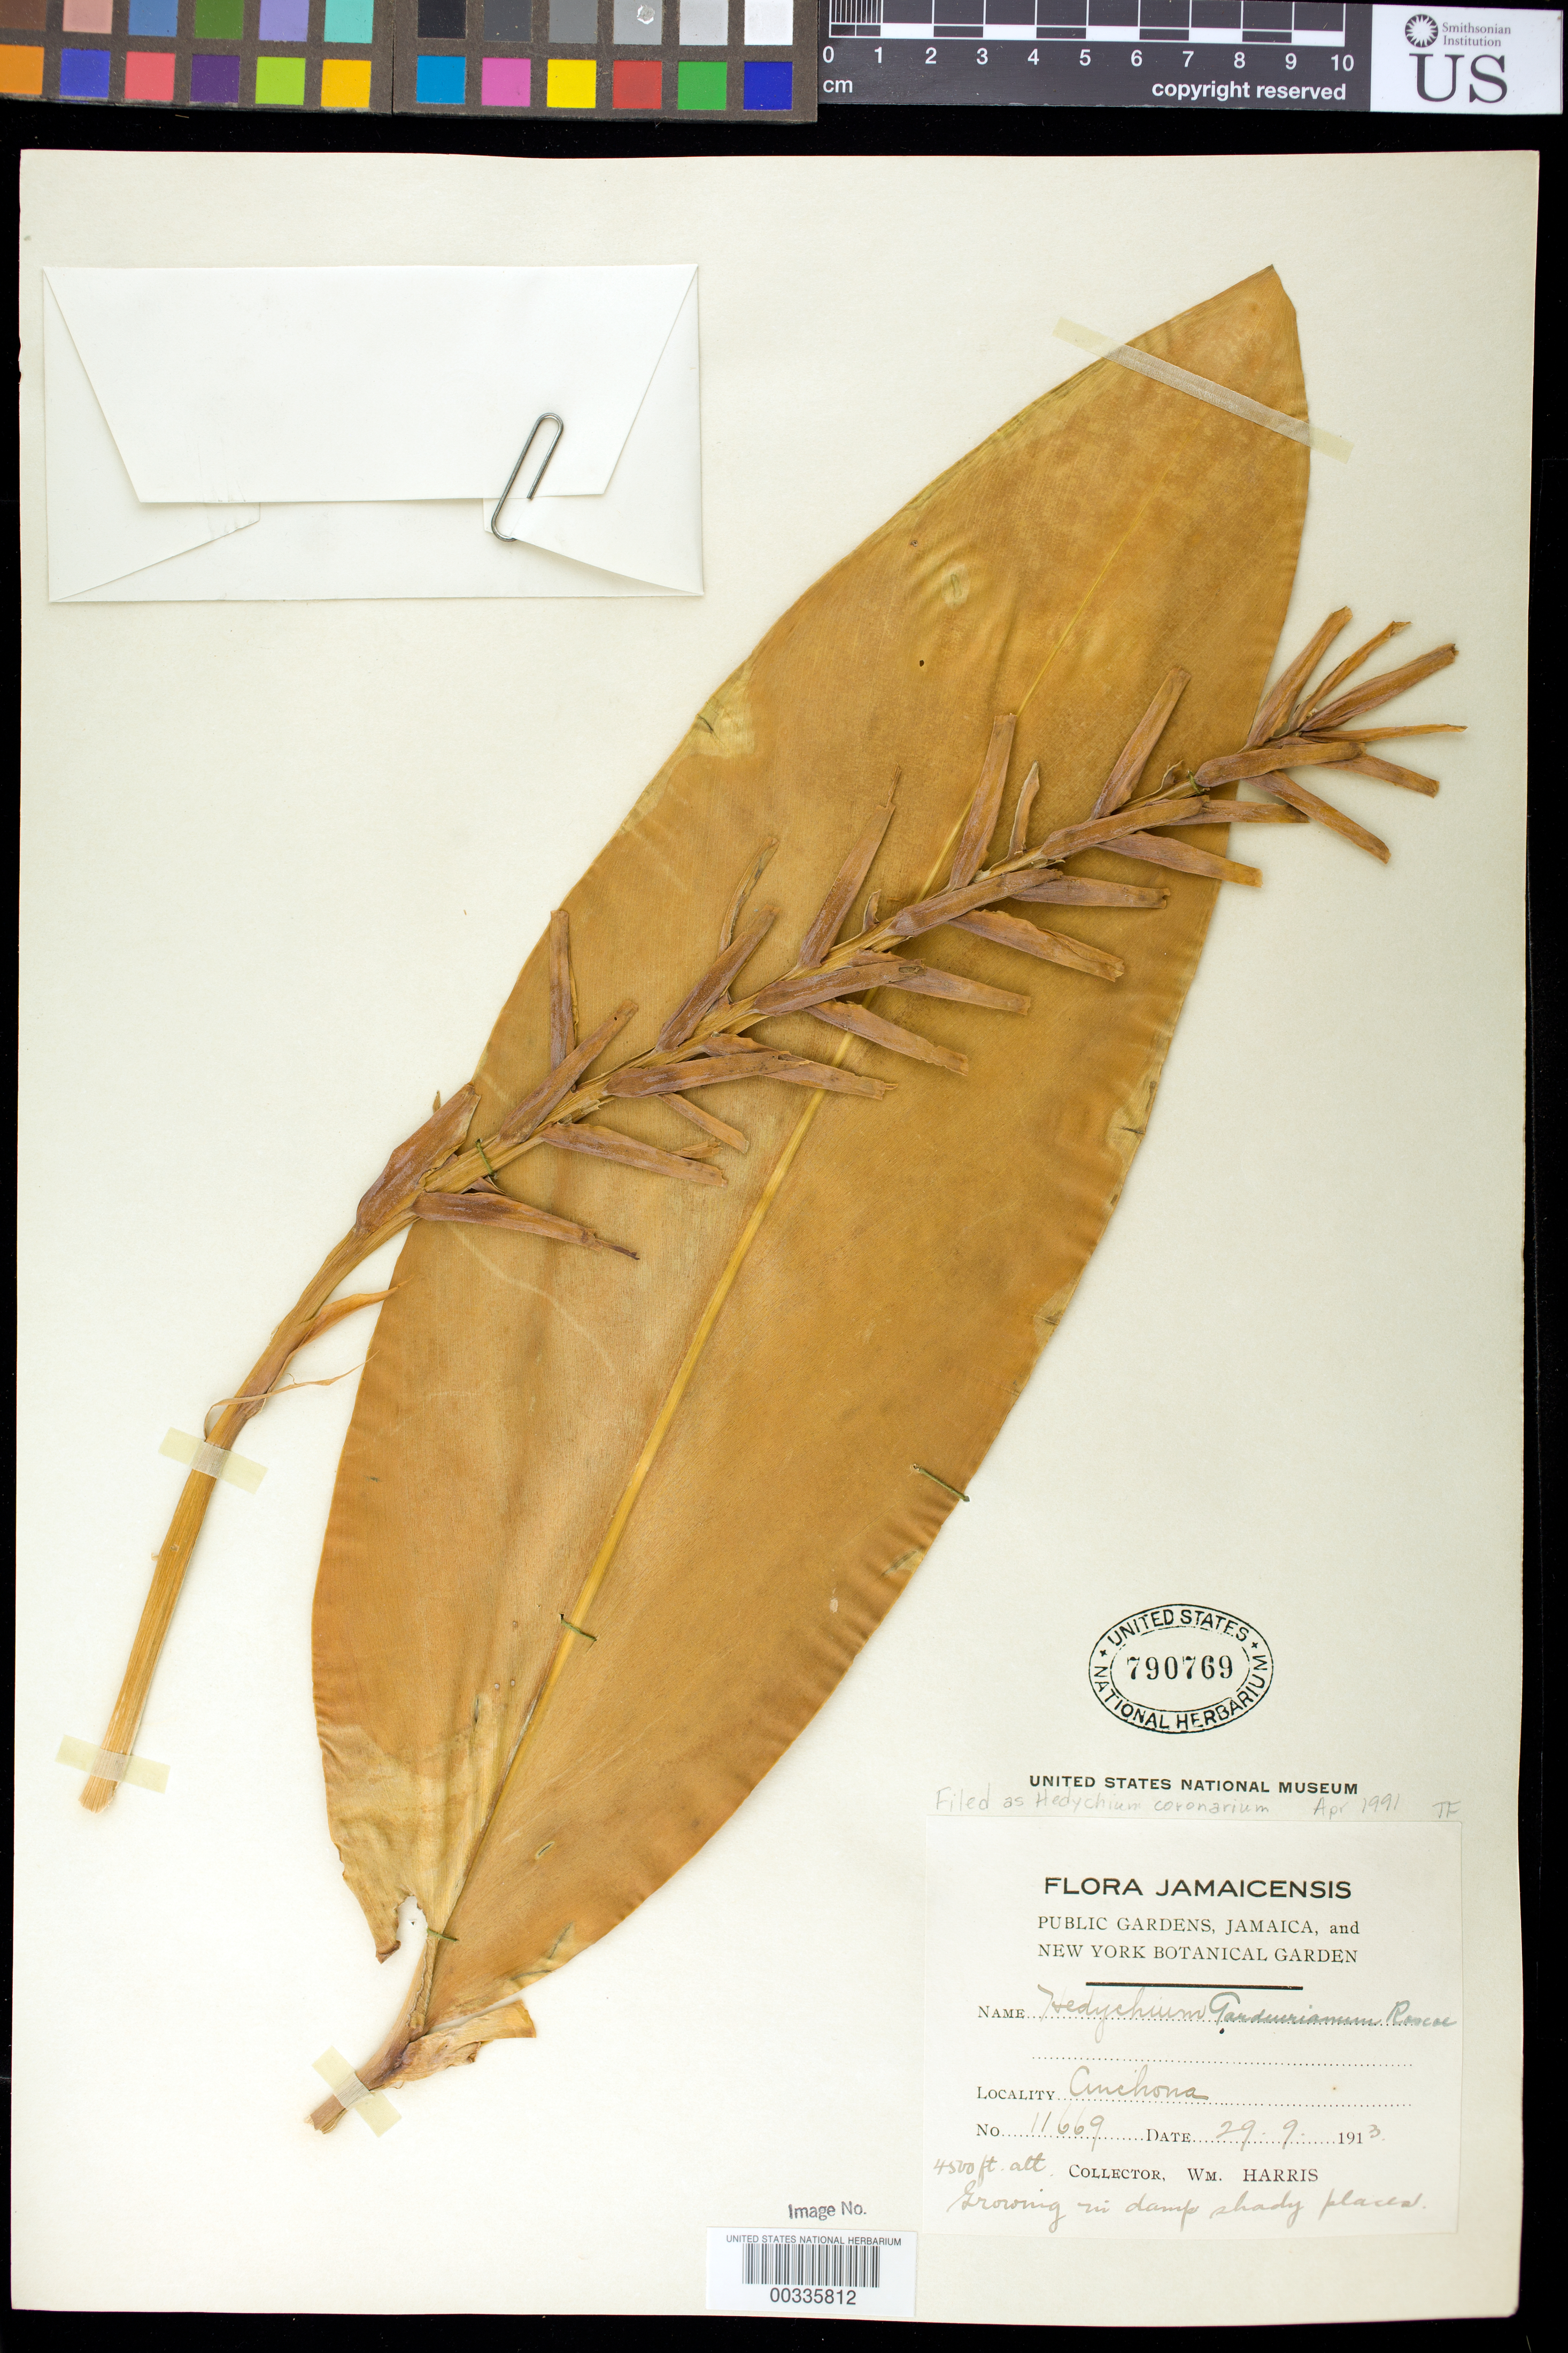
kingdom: Plantae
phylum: Tracheophyta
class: Liliopsida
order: Zingiberales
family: Zingiberaceae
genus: Hedychium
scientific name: Hedychium coronarium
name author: J. Koenig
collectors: W. H. Harris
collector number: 11669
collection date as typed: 29 Sep 1913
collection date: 1913-09-29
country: Jamaica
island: Greater Antilles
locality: Anchona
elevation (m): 1372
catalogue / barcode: US 790769